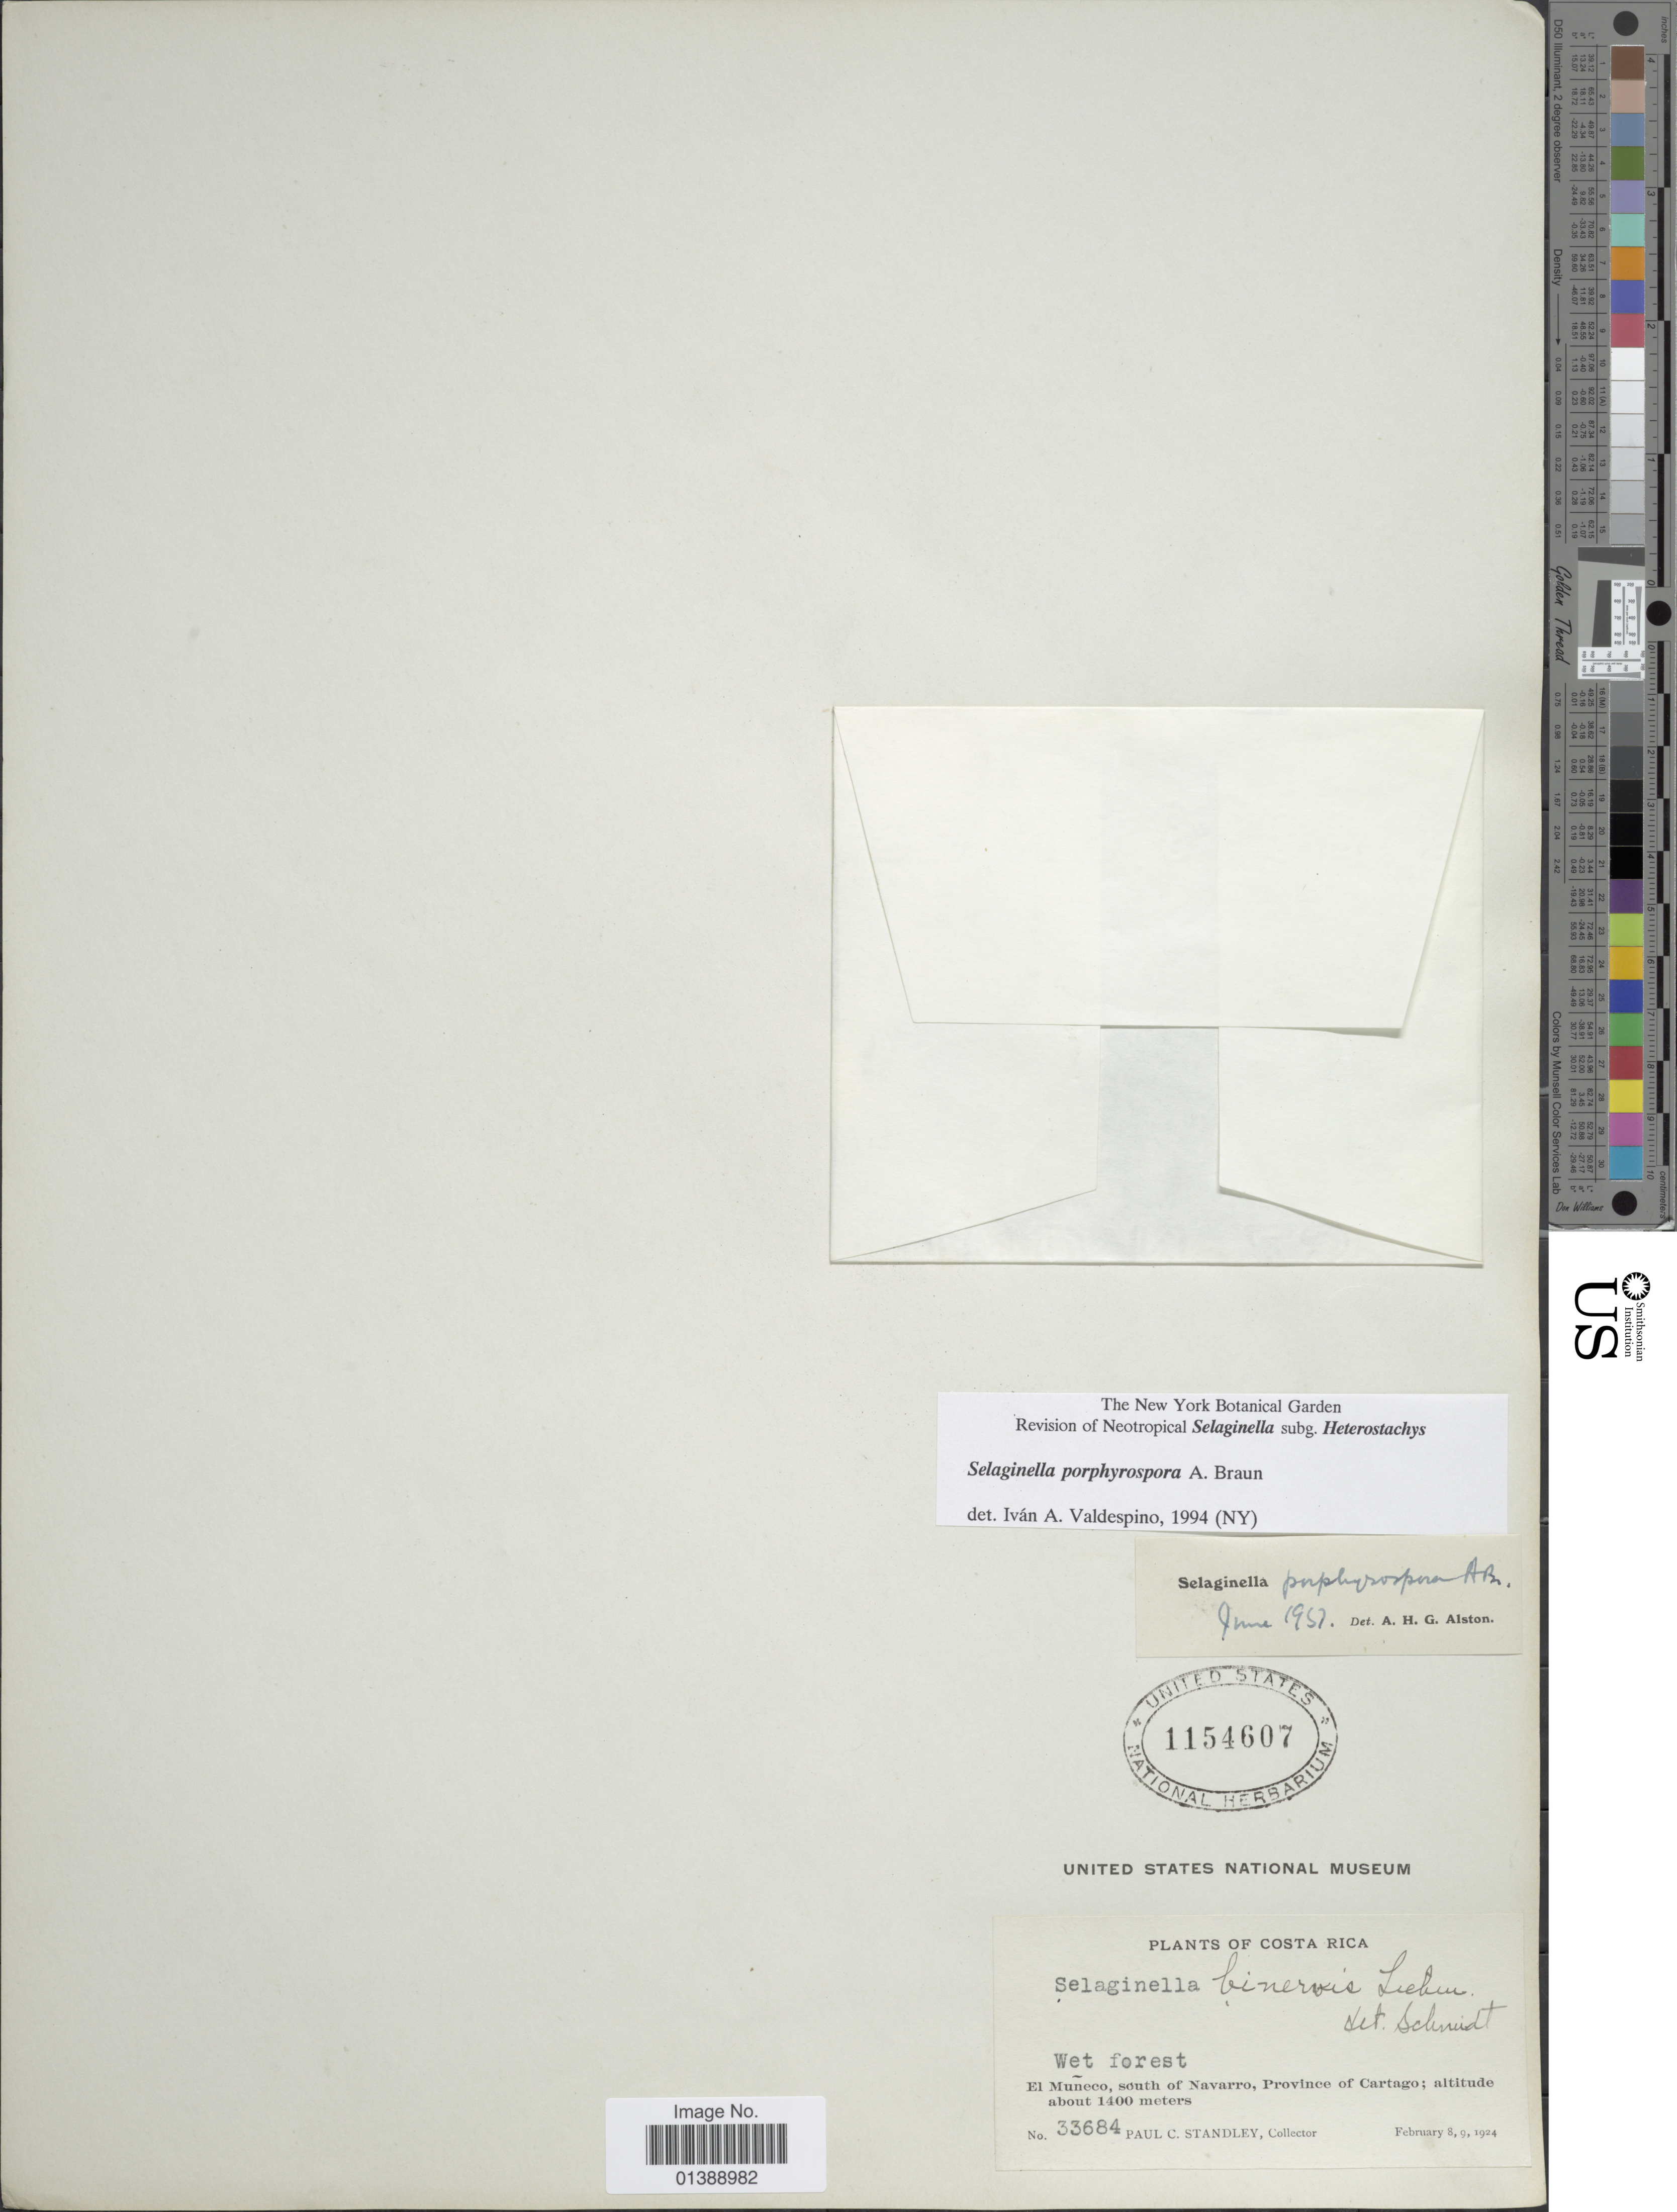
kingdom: Plantae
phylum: Tracheophyta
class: Lycopodiopsida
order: Selaginellales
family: Selaginellaceae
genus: Selaginella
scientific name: Selaginella porphyrospora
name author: A. Braun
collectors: P. C. Standley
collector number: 33684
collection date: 1924-02-08/1924-02-09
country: Costa Rica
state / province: Cartago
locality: El Muñeco, south of Navarro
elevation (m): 1400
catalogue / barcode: US 1154607